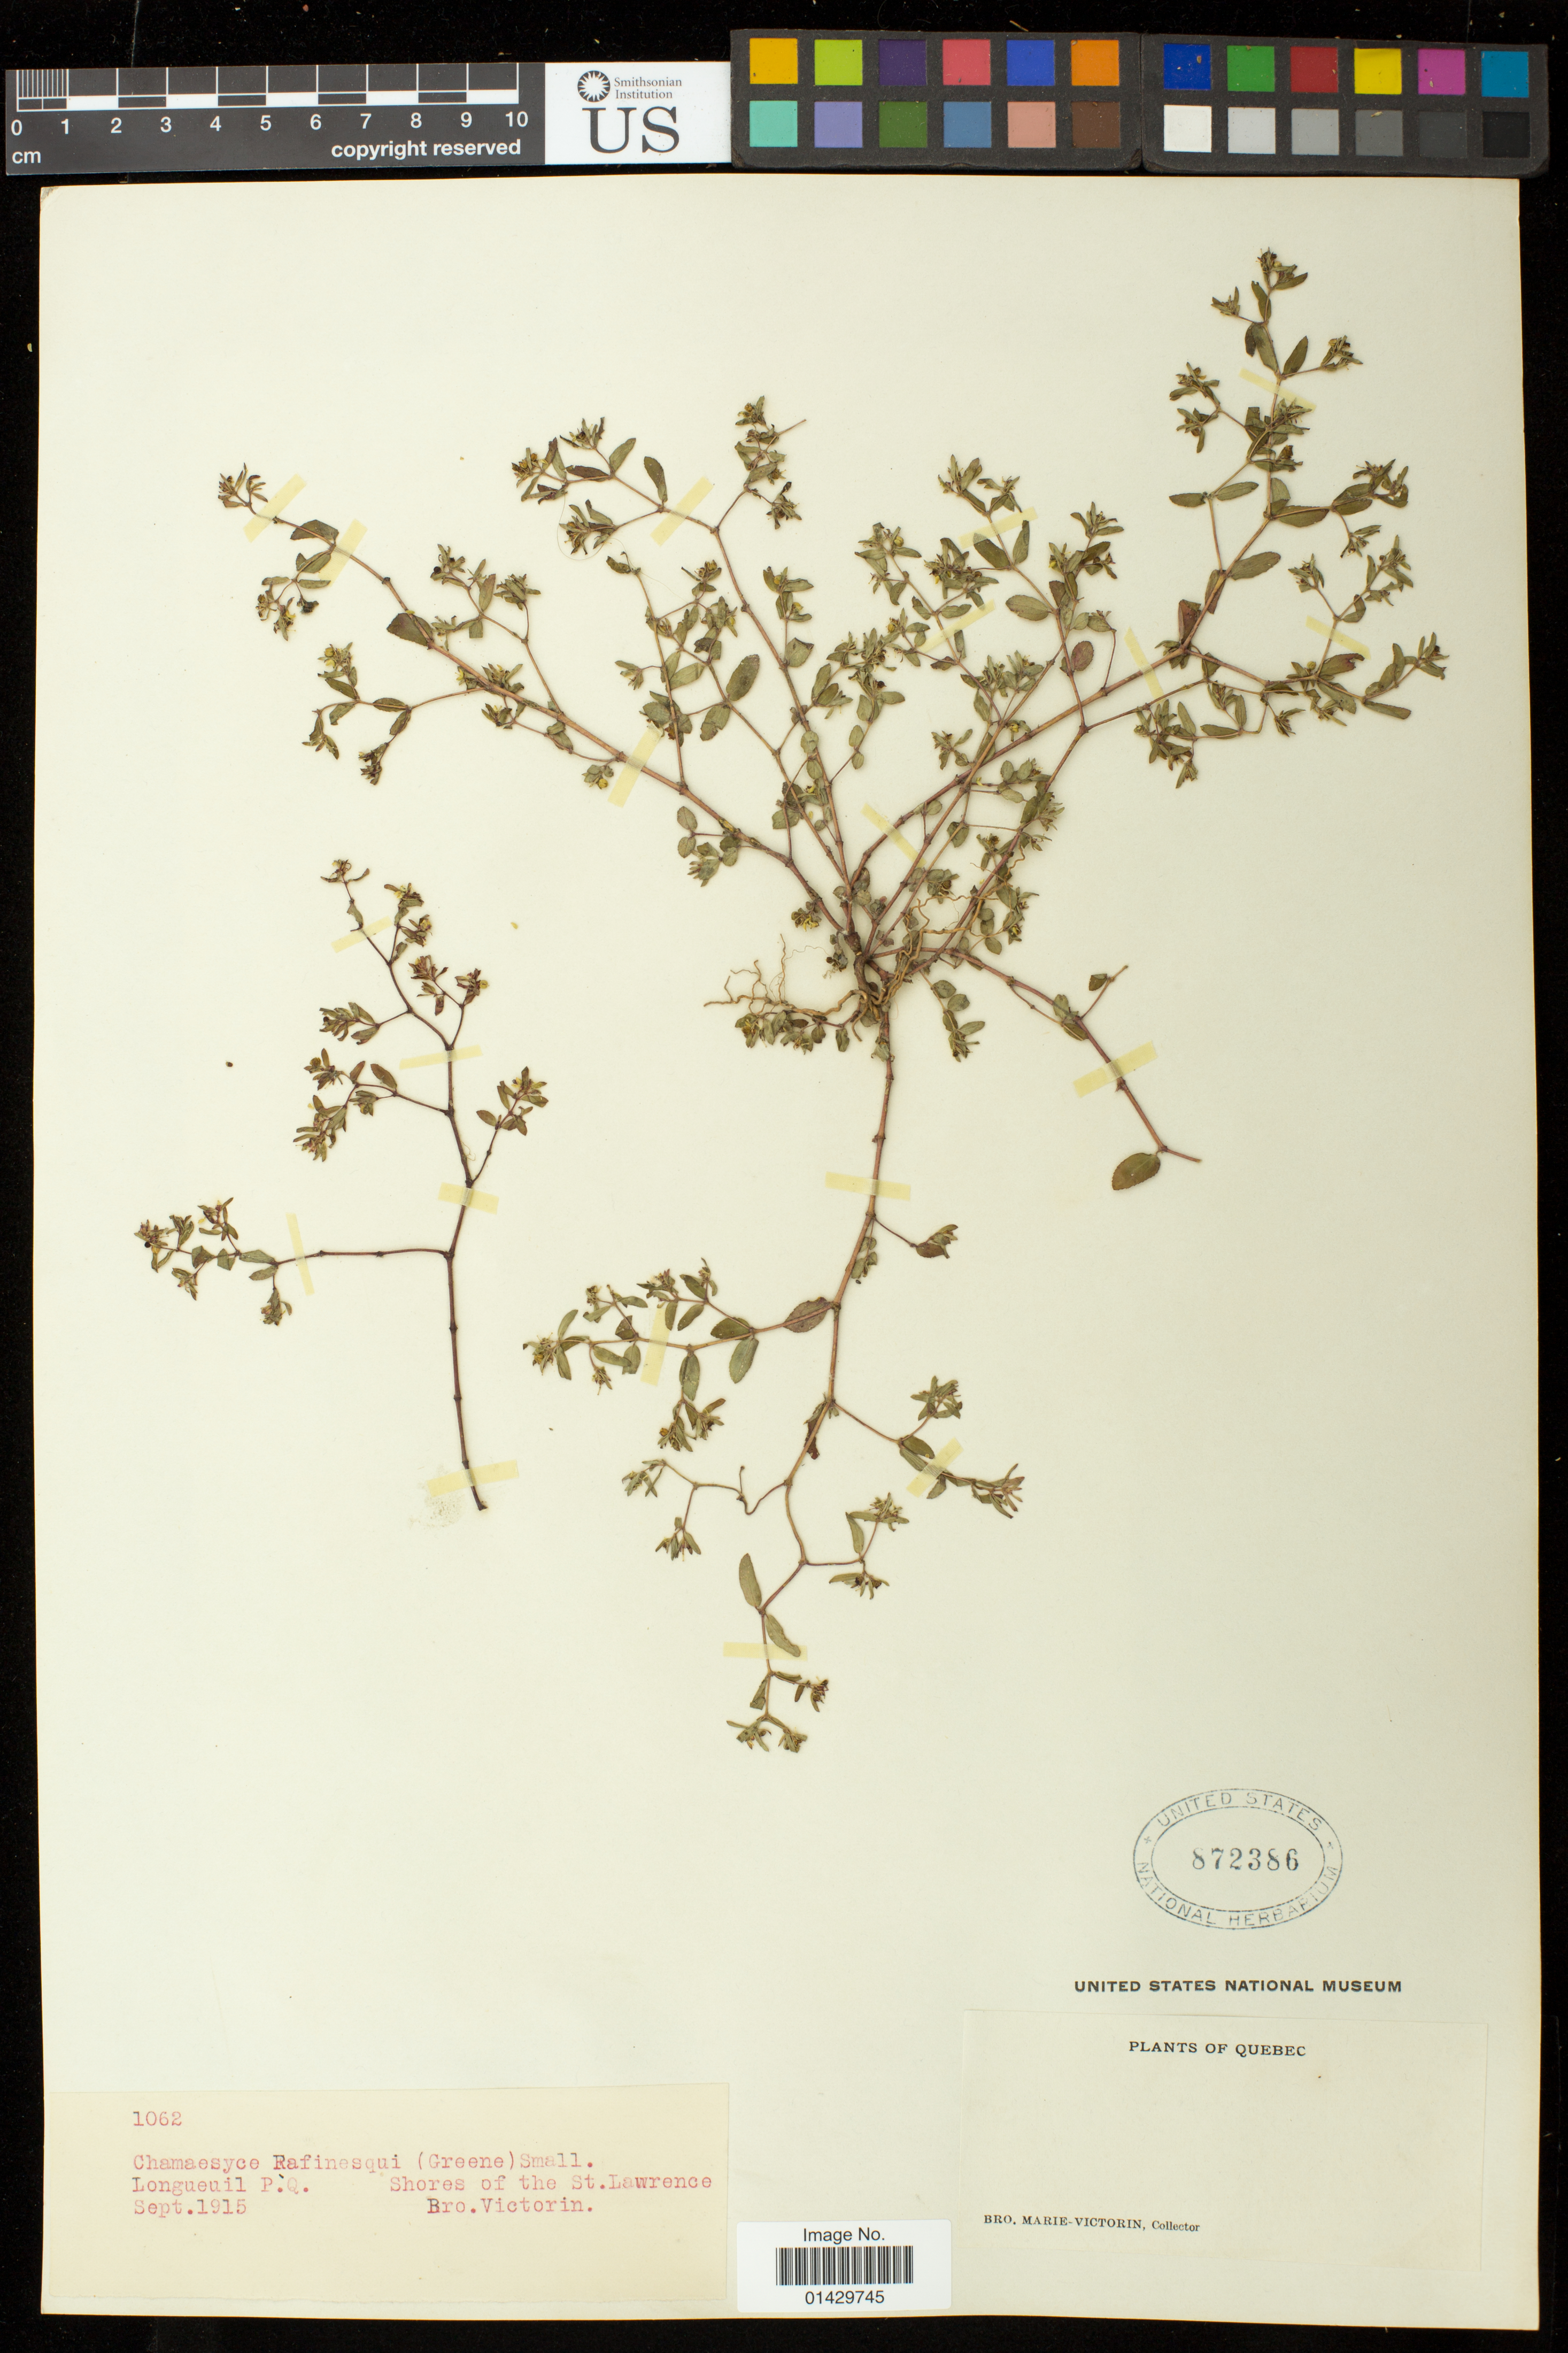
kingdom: Plantae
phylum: Tracheophyta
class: Magnoliopsida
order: Malpighiales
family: Euphorbiaceae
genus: Euphorbia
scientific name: Euphorbia vermiculata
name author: Raf.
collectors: B. Victorin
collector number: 1062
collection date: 1915-09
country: Canada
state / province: Quebec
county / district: Montérégie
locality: Longueuil P.Q.; Shores of the St. Lawrence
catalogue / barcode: US 872386